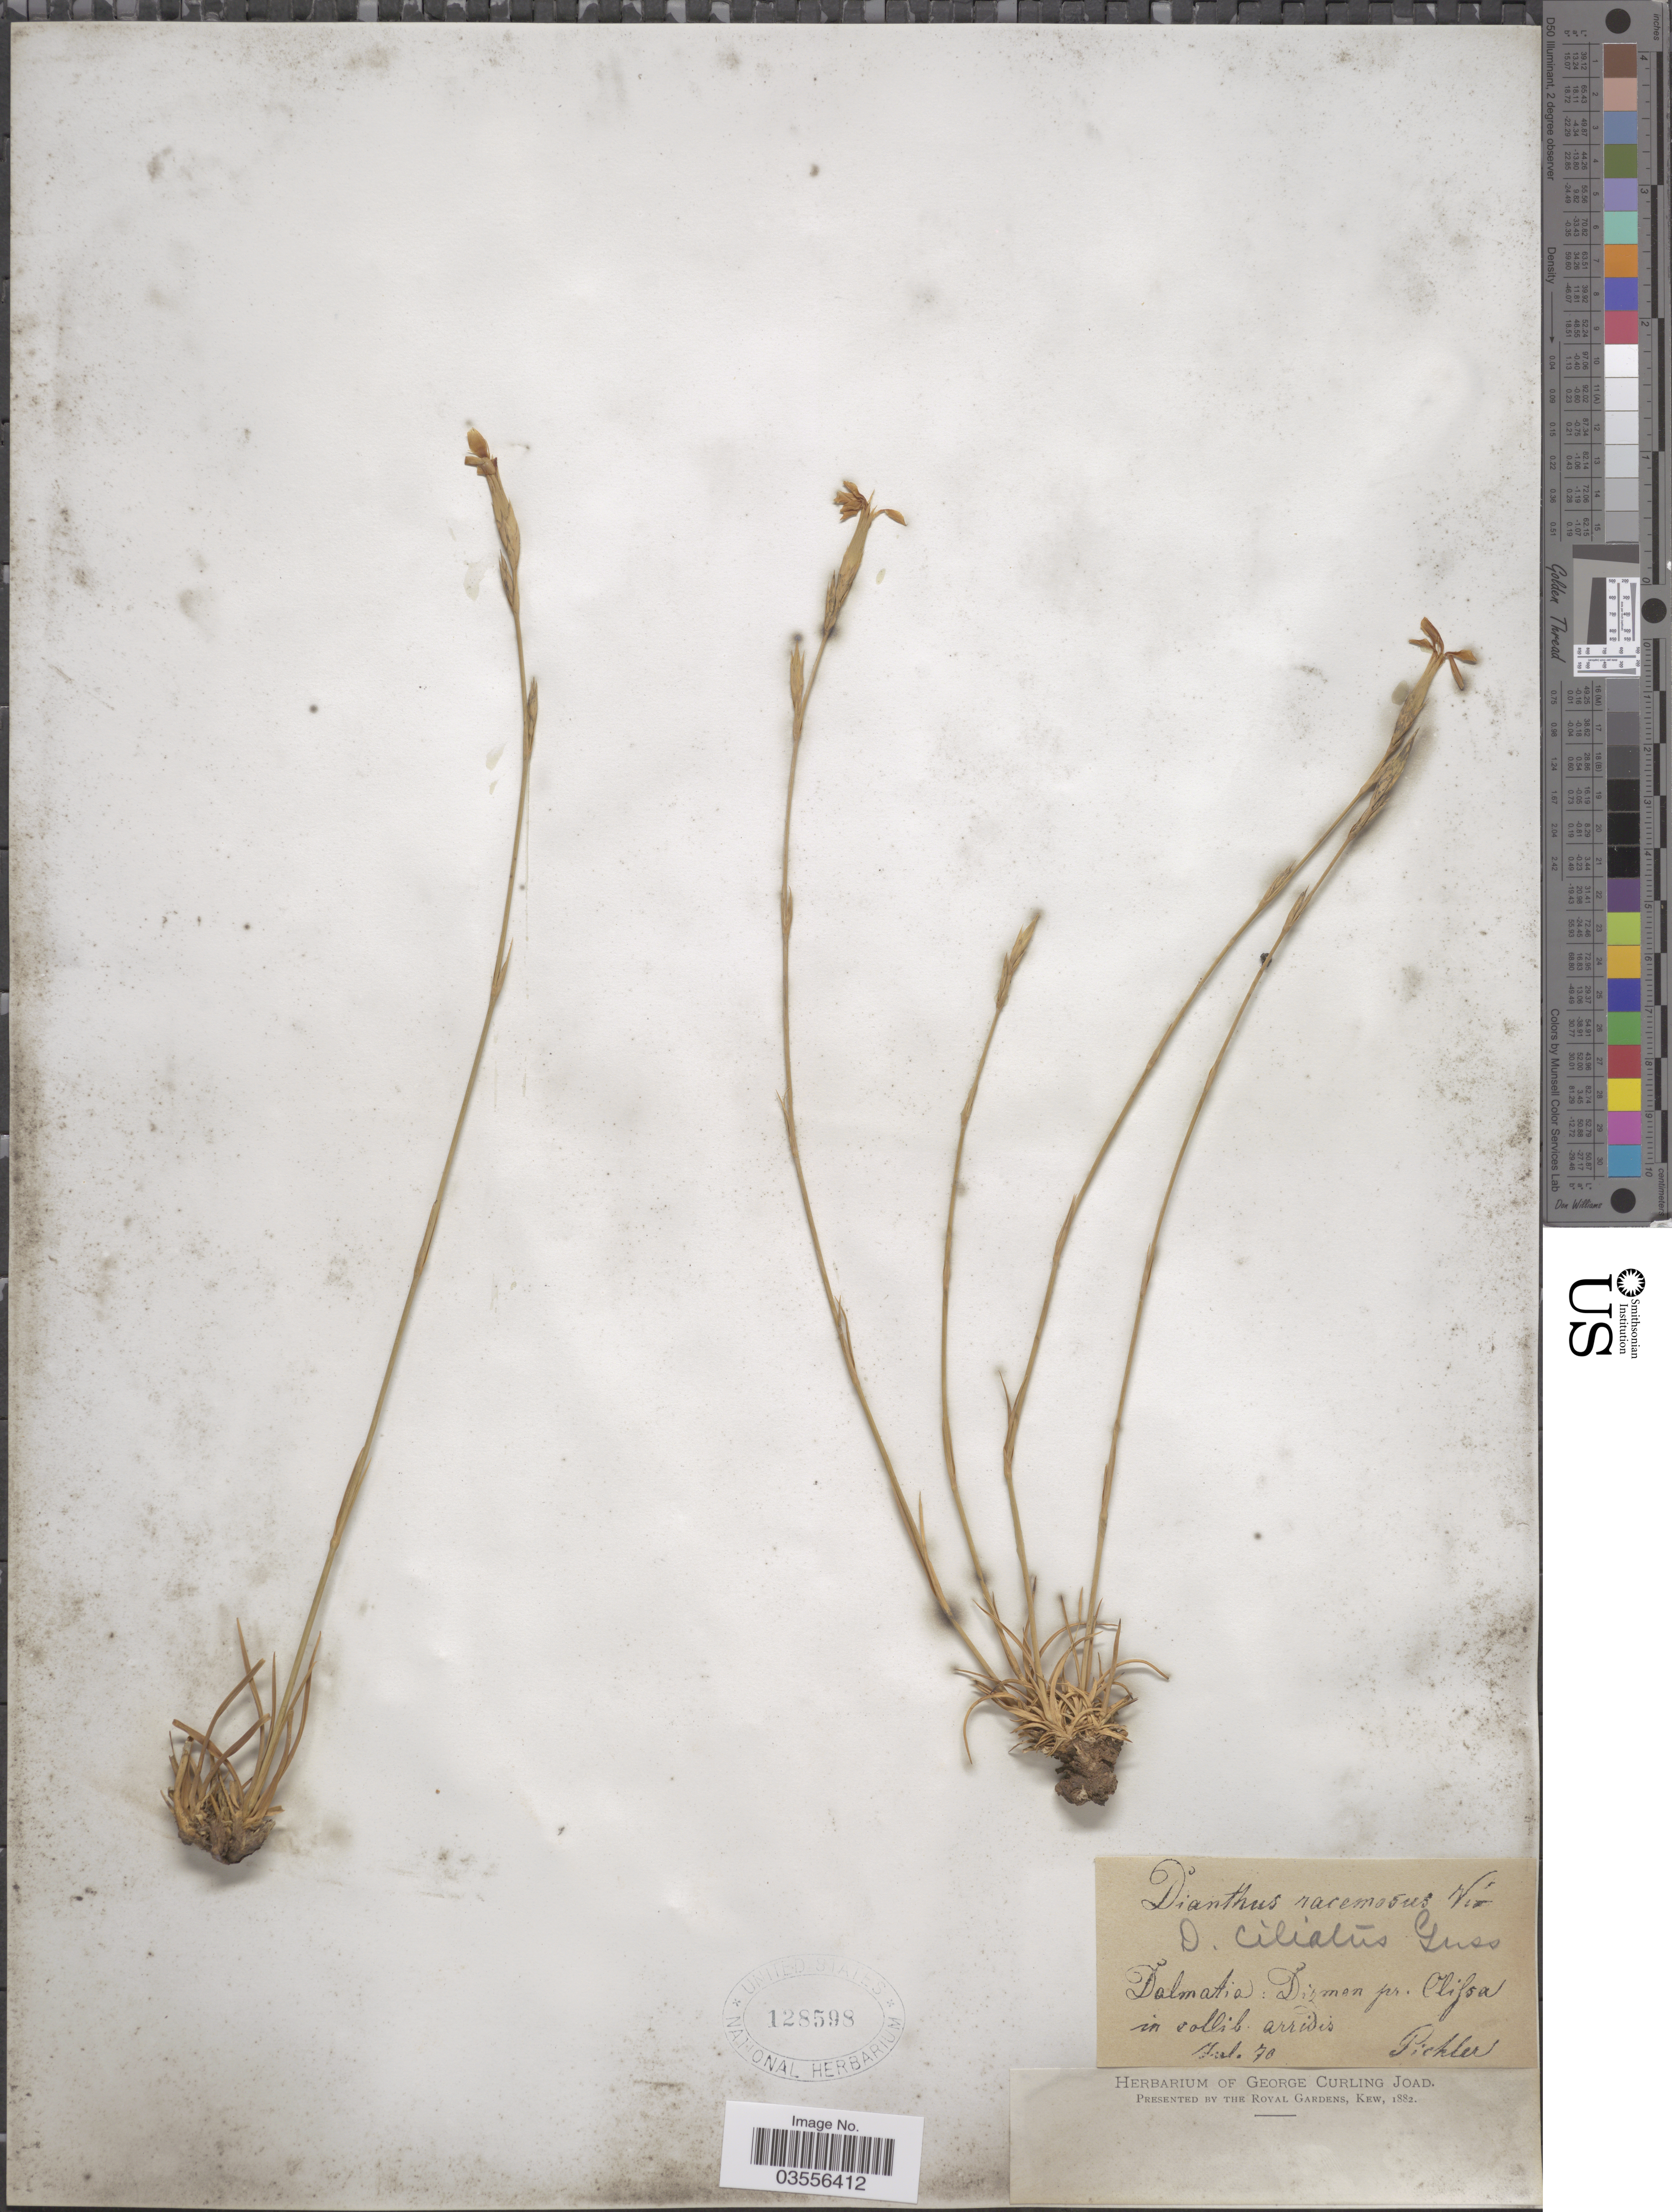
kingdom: Plantae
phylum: Tracheophyta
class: Magnoliopsida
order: Caryophyllales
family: Caryophyllaceae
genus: Dianthus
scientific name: Dianthus ciliatus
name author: Gussone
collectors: Pichler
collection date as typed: Transcribed d/m/y: /7/78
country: Croatia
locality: Dalmatia: Dizmen pr. Clissa in collib. arridis.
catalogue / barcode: US 128598